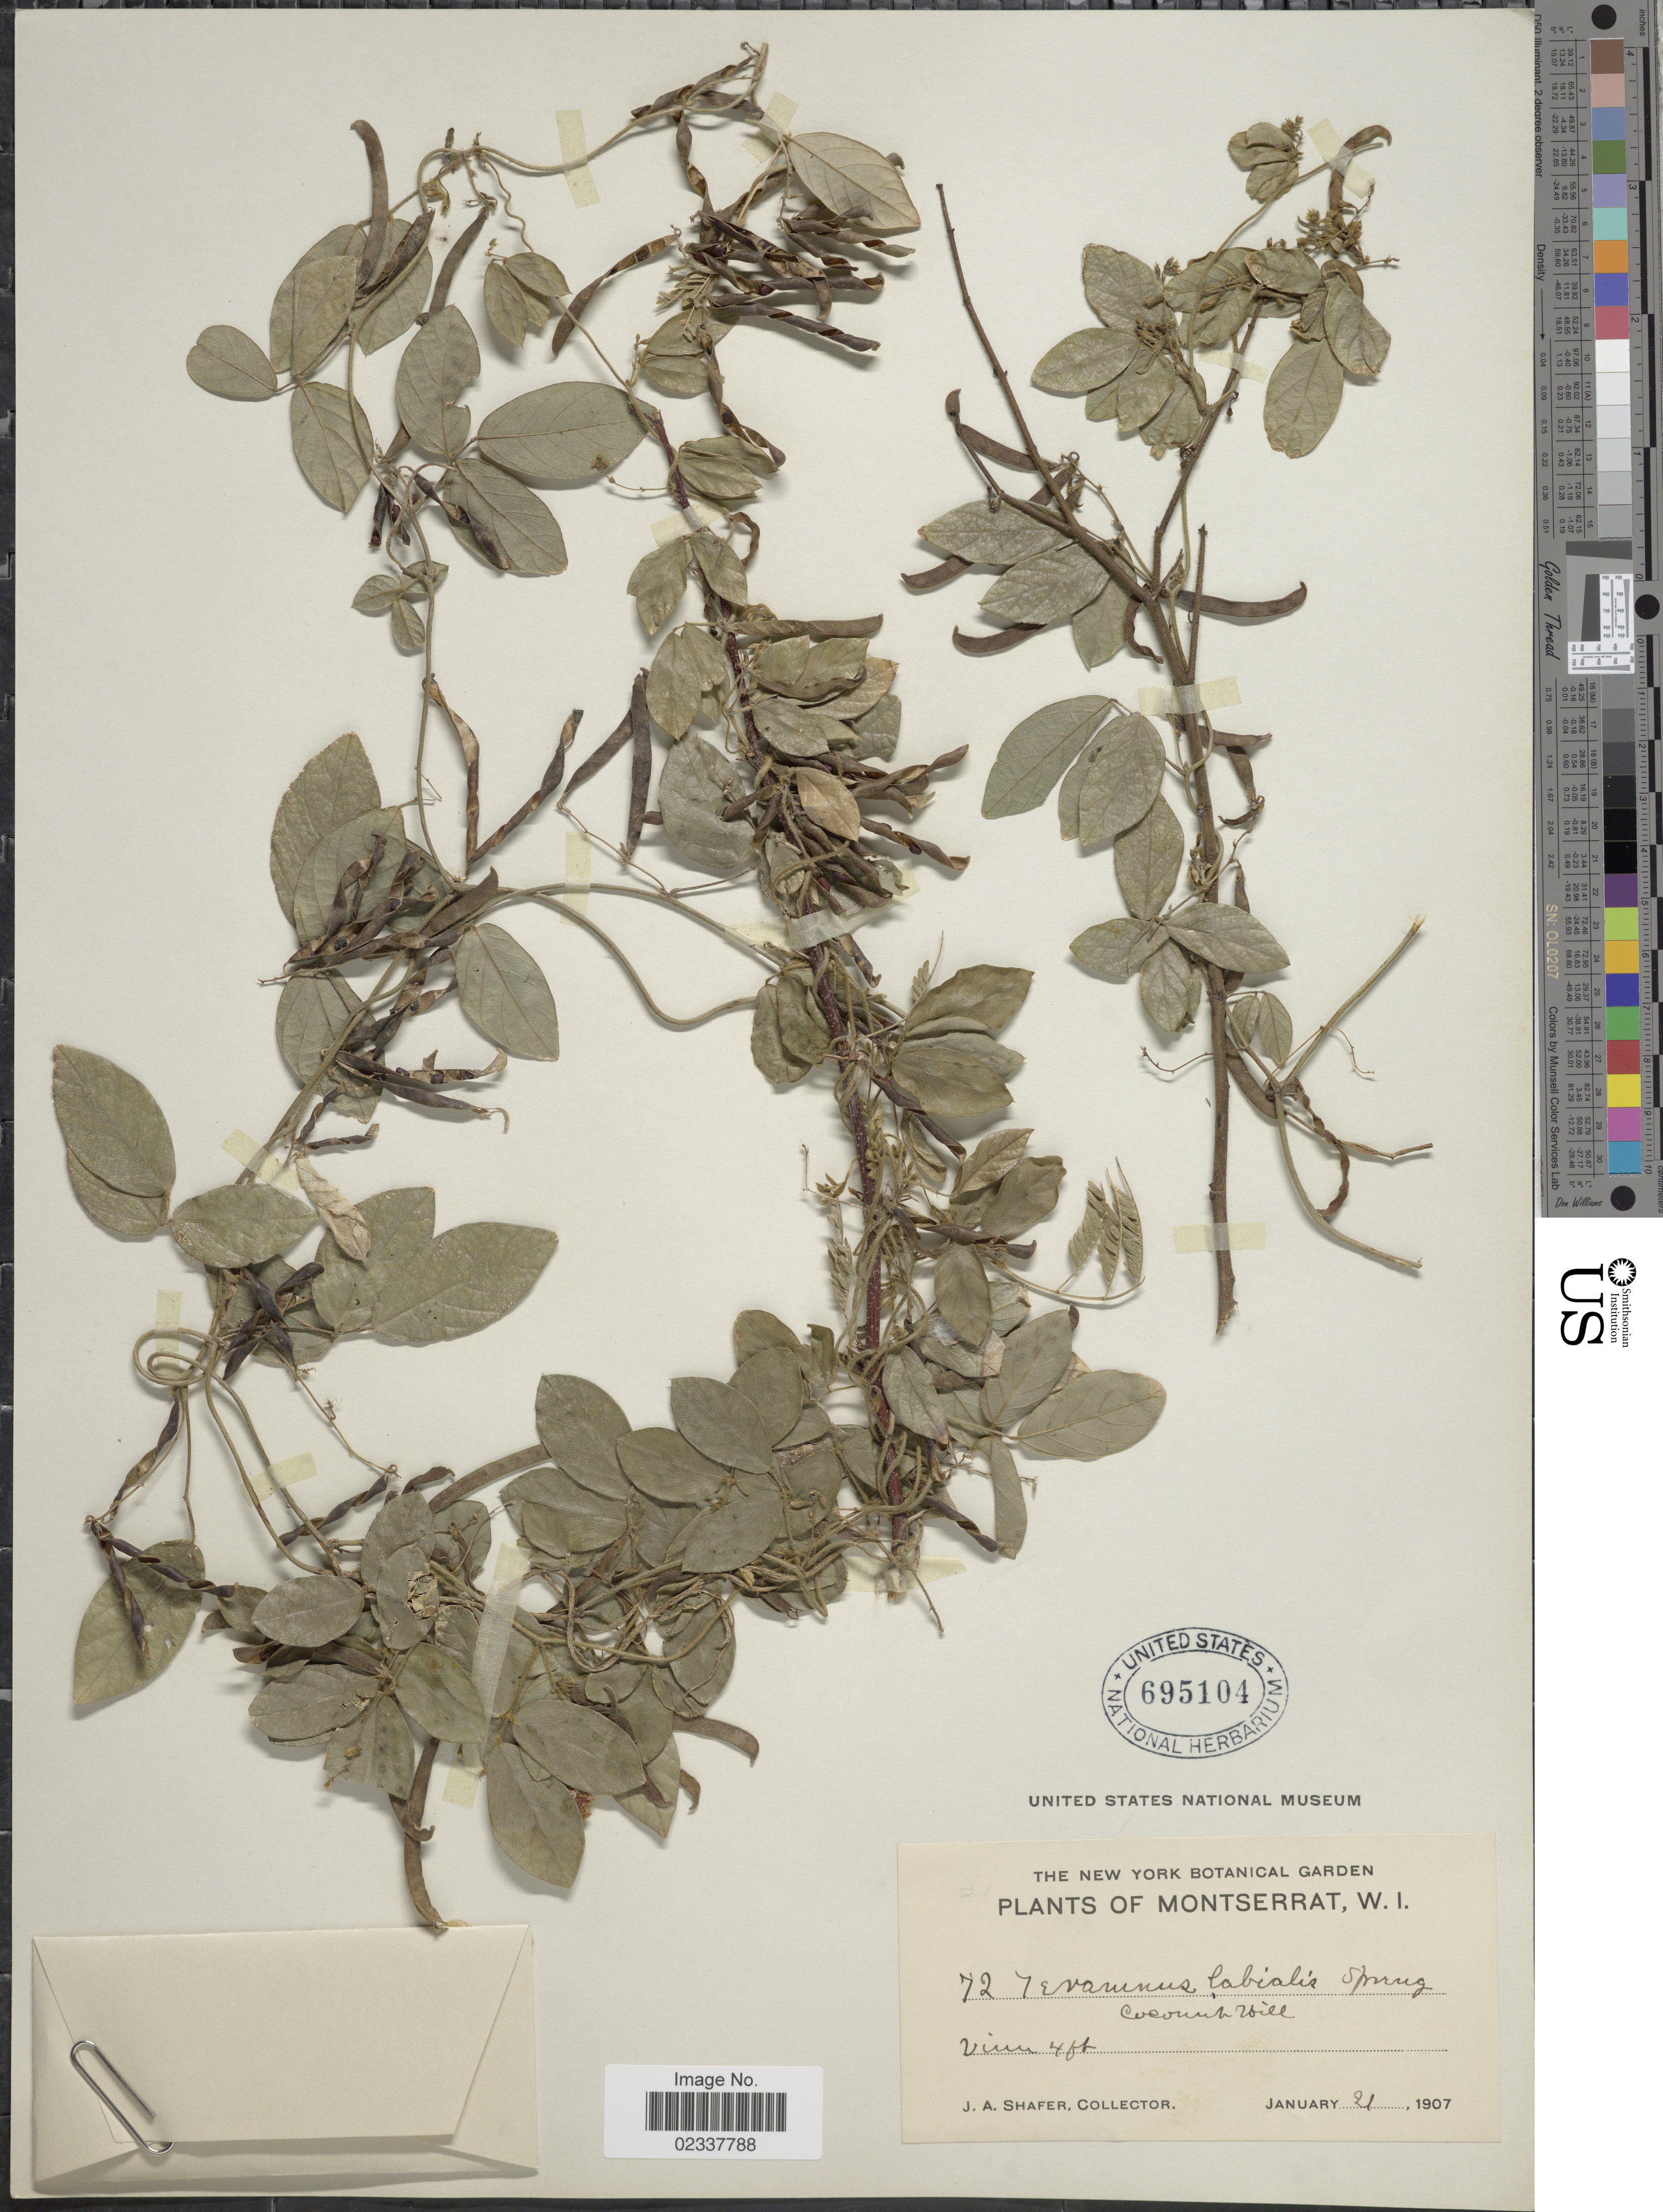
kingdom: Plantae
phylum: Tracheophyta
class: Magnoliopsida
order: Fabales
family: Fabaceae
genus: Teramnus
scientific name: Teramnus labialis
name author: (L. f.) Spreng.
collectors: J. A. Shafer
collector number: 72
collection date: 1907-01-21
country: Montserrat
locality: W.I., Coconut Hill. Vienn 4 fl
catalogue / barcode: US 695104